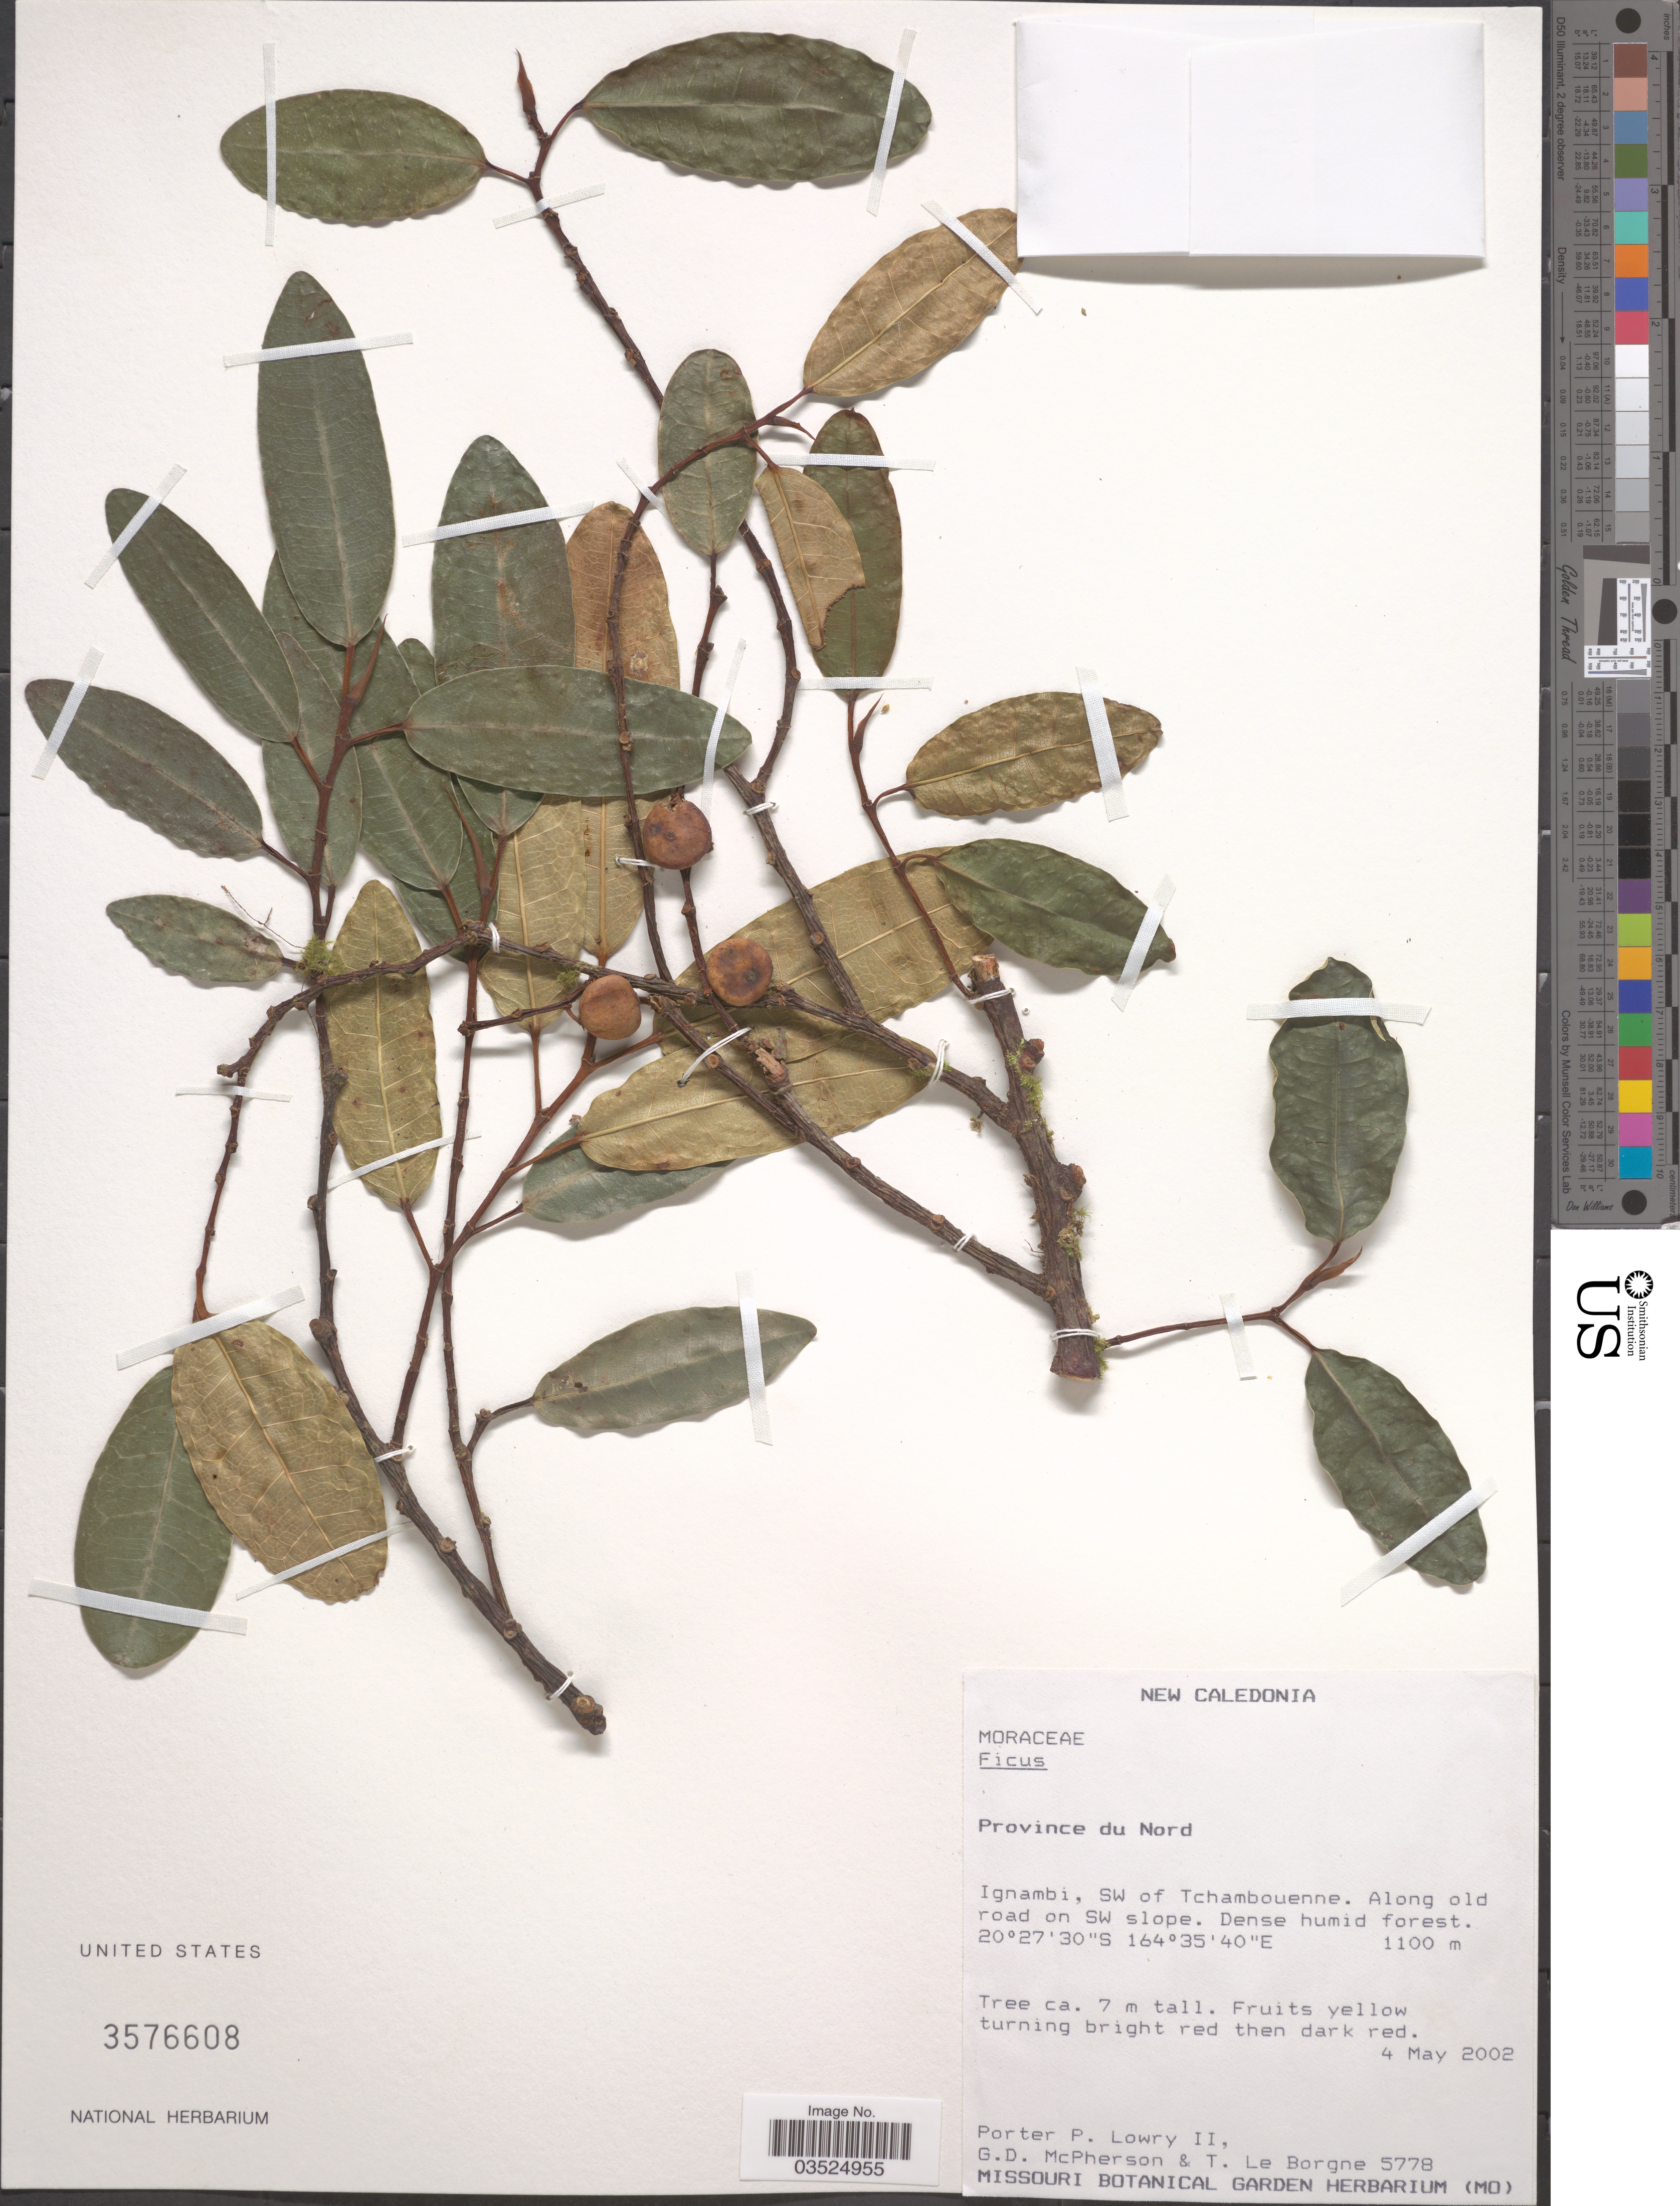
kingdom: Plantae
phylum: Tracheophyta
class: Magnoliopsida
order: Rosales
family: Moraceae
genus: Ficus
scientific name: Ficus sp.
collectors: P. P. Lowry, G. D. McPherson & T. Le Borgne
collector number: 5778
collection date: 2002-05-04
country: New Caledonia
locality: Province du Nord. Ignambi, SW of Tchambouenne. Along old road on SW slope.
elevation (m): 1100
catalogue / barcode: US 3576608